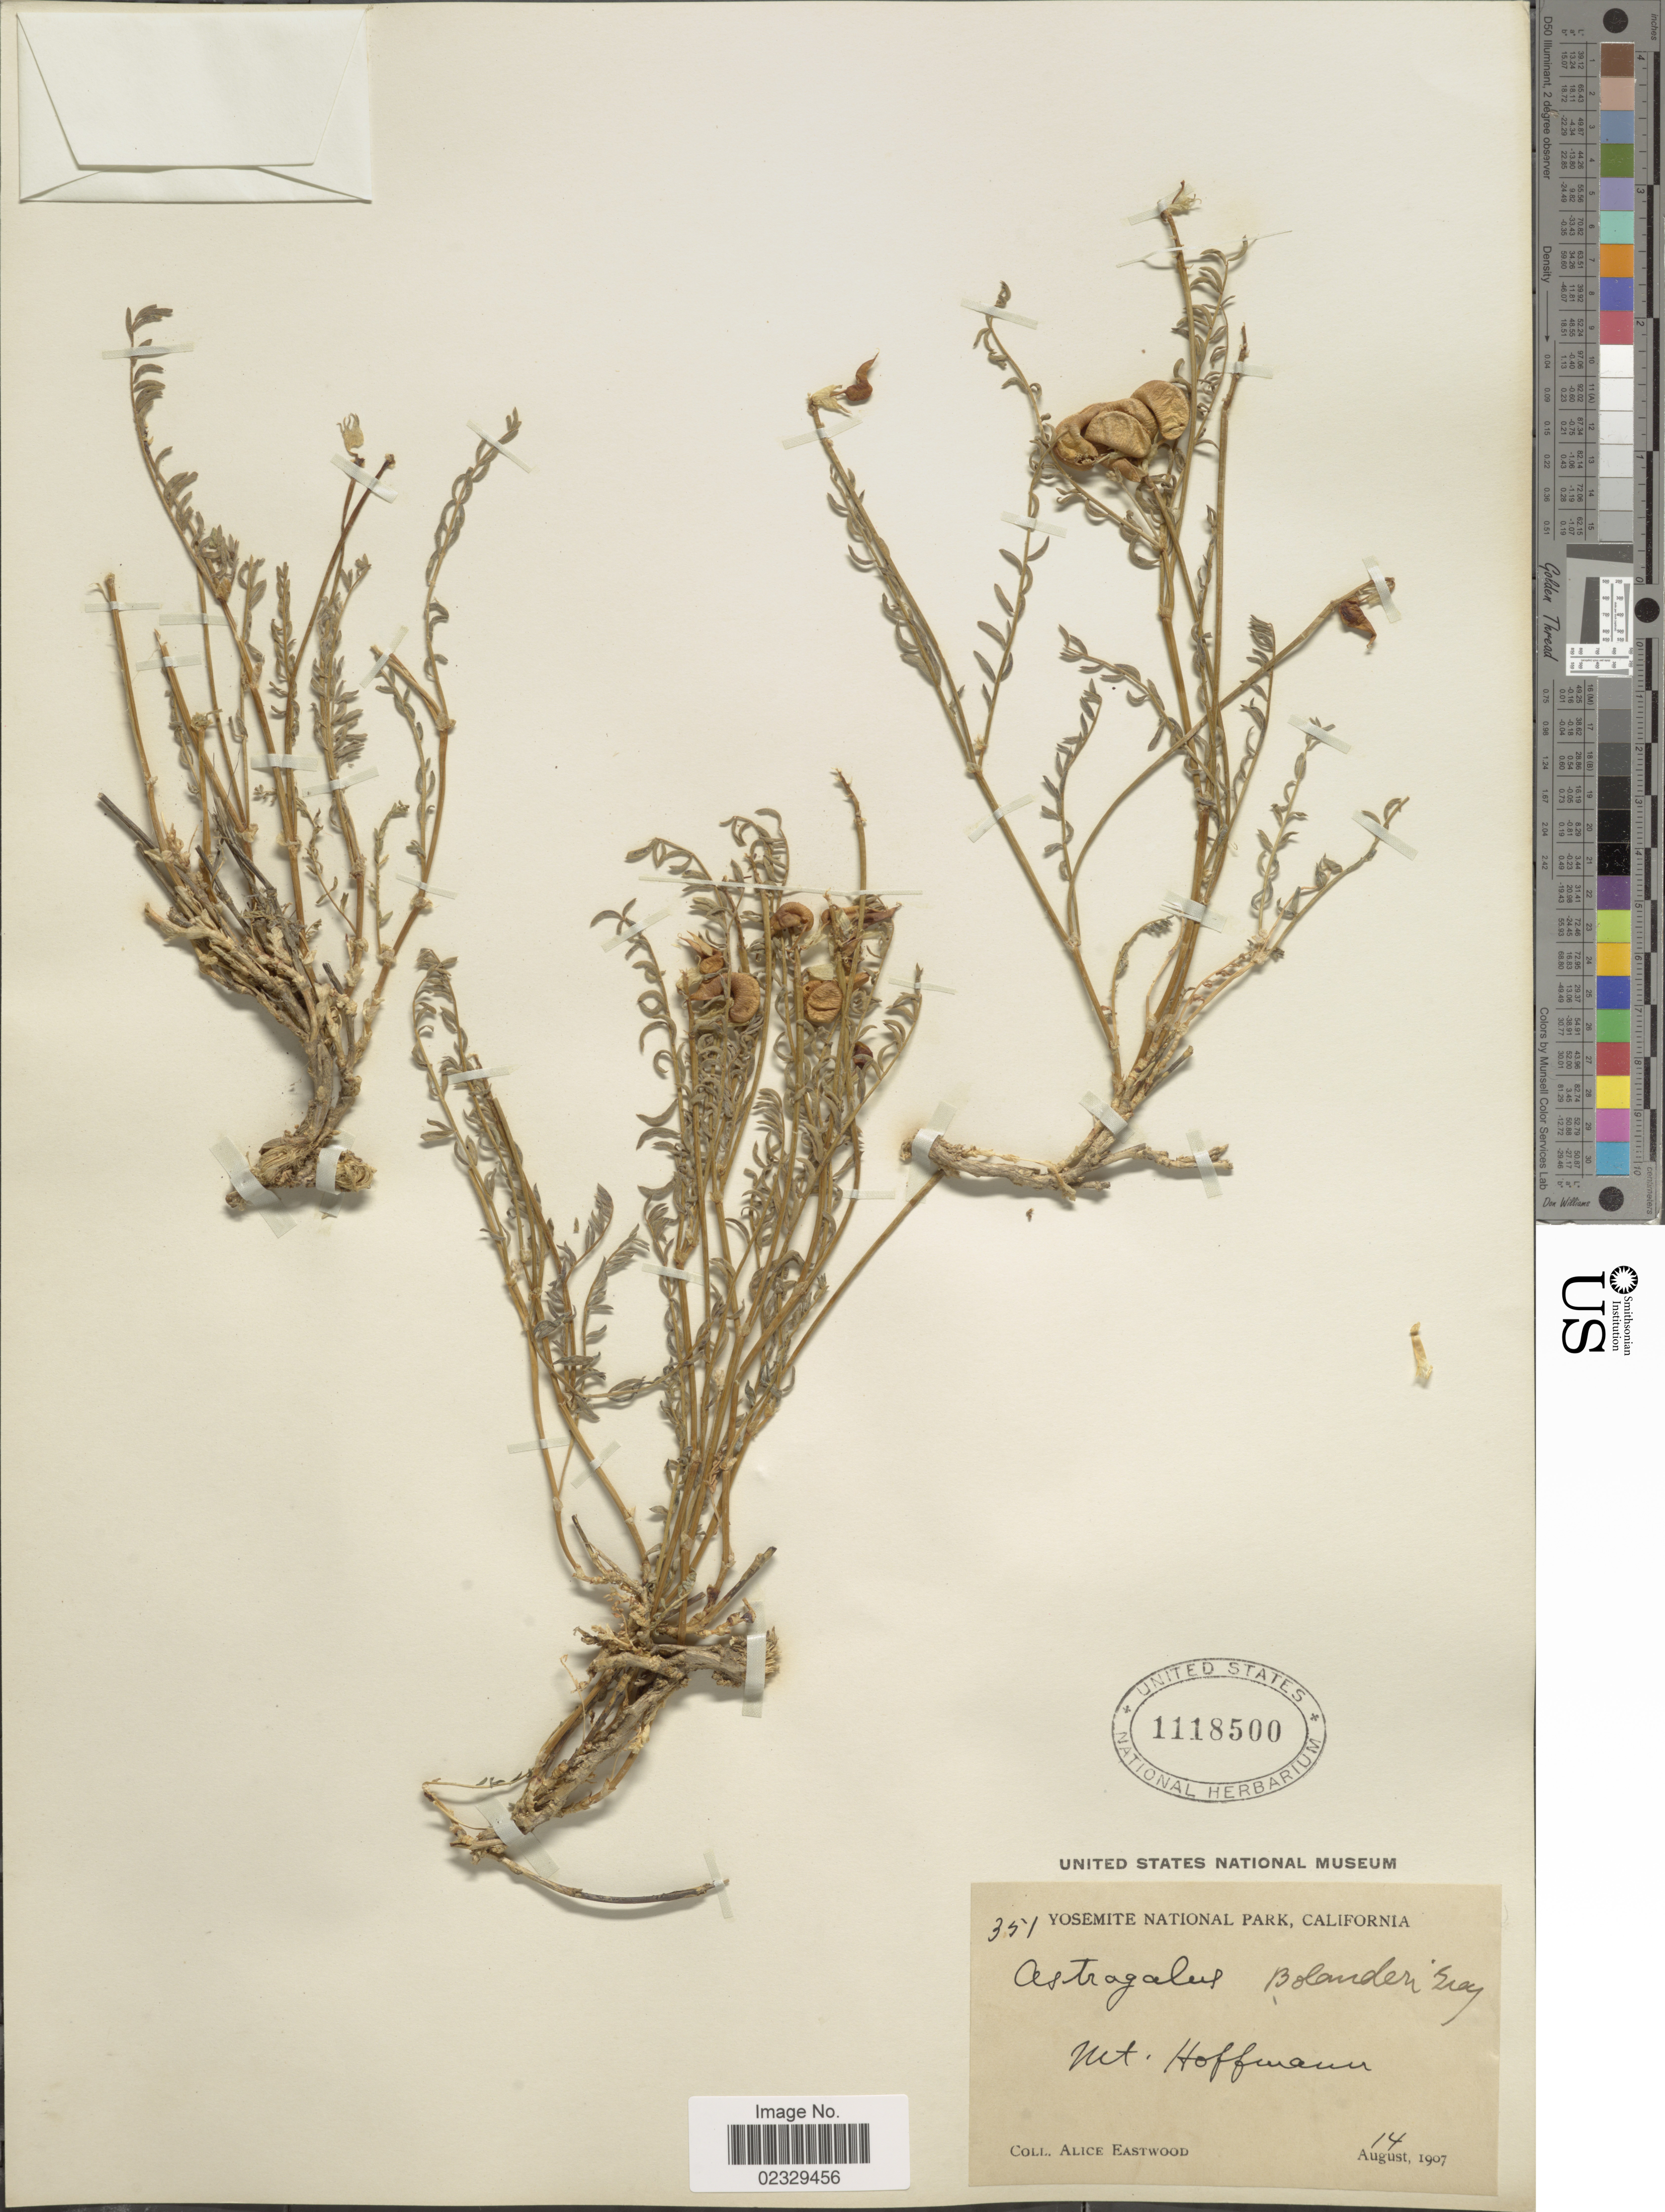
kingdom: Plantae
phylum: Tracheophyta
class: Magnoliopsida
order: Fabales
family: Fabaceae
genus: Astragalus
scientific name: Astragalus bolanderi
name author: A. Gray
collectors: A. Eastwood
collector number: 351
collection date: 1907-08-14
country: United States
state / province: California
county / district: Mariposa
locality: Yosemite National Park. Mt. Hoffmann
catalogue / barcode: US 1118500